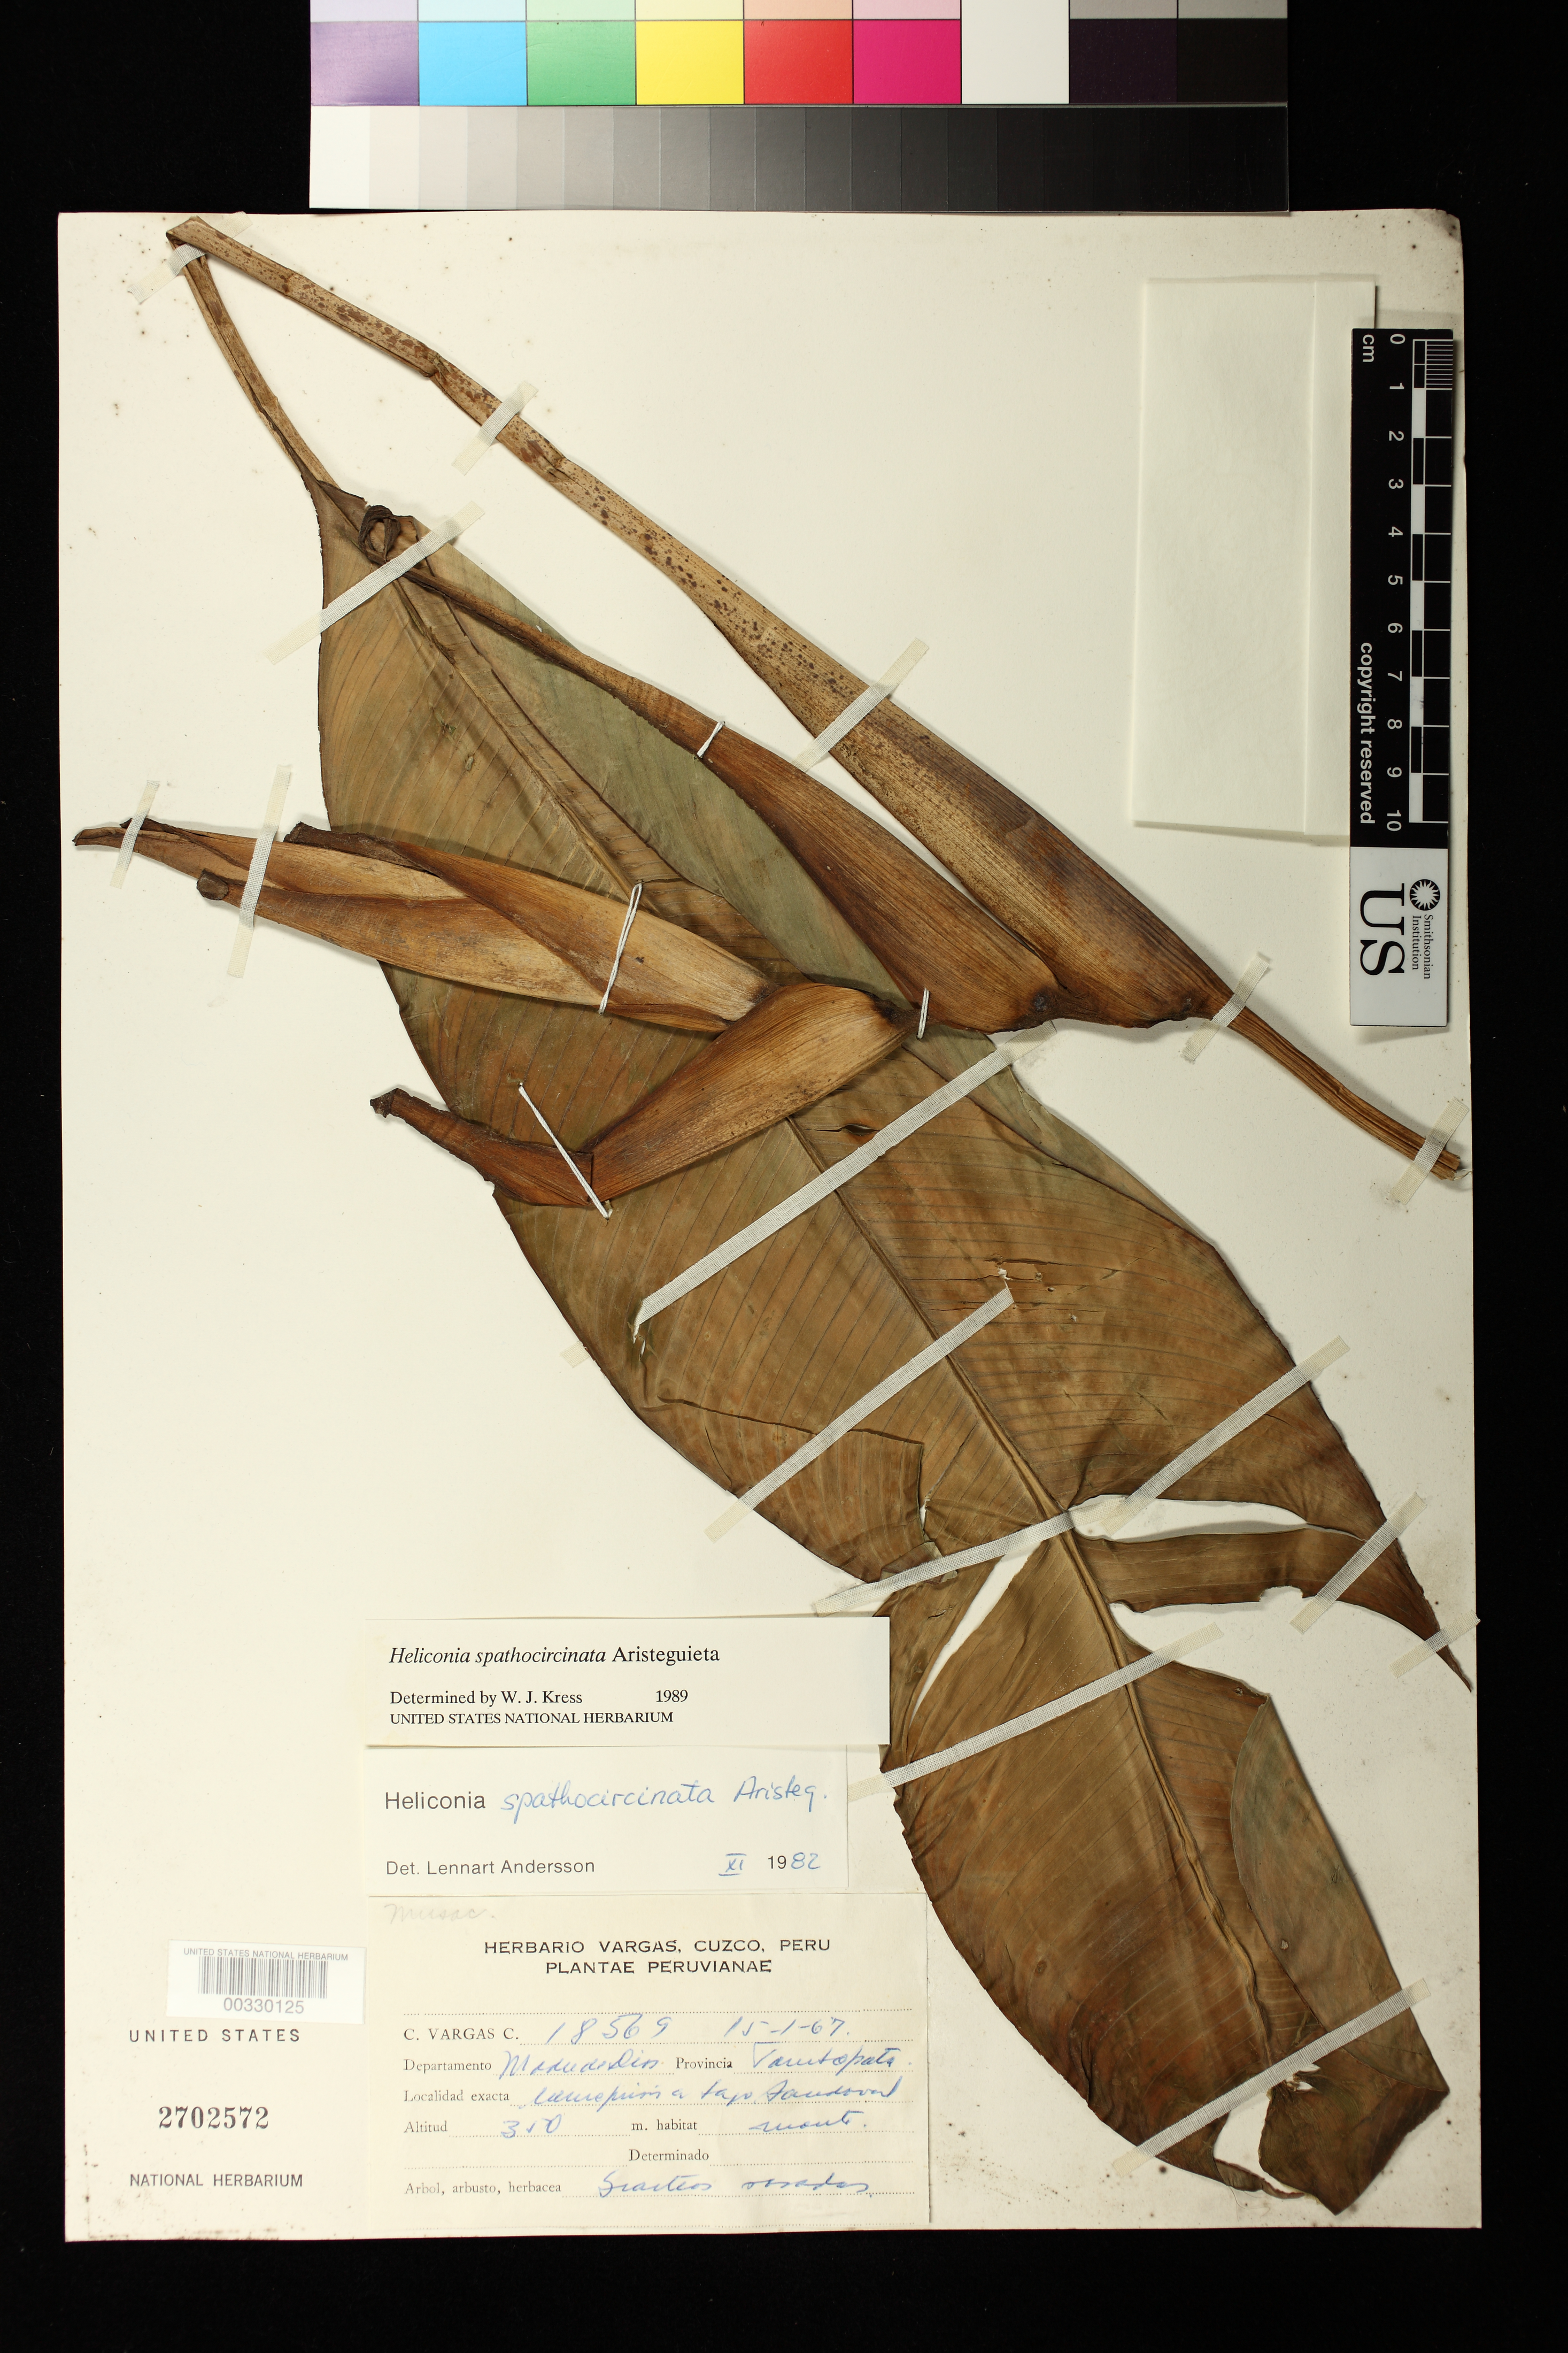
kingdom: Plantae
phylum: Tracheophyta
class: Liliopsida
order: Zingiberales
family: Heliconiaceae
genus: Heliconia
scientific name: Heliconia spathocircinata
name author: Aristeg.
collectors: C. Vargas Calderón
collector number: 18969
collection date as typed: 15 Jan 1967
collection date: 1967-01-15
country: Peru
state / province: Madre de Dios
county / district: Tambopata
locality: Concepcion to lago saudovert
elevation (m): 350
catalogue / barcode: US 2702572